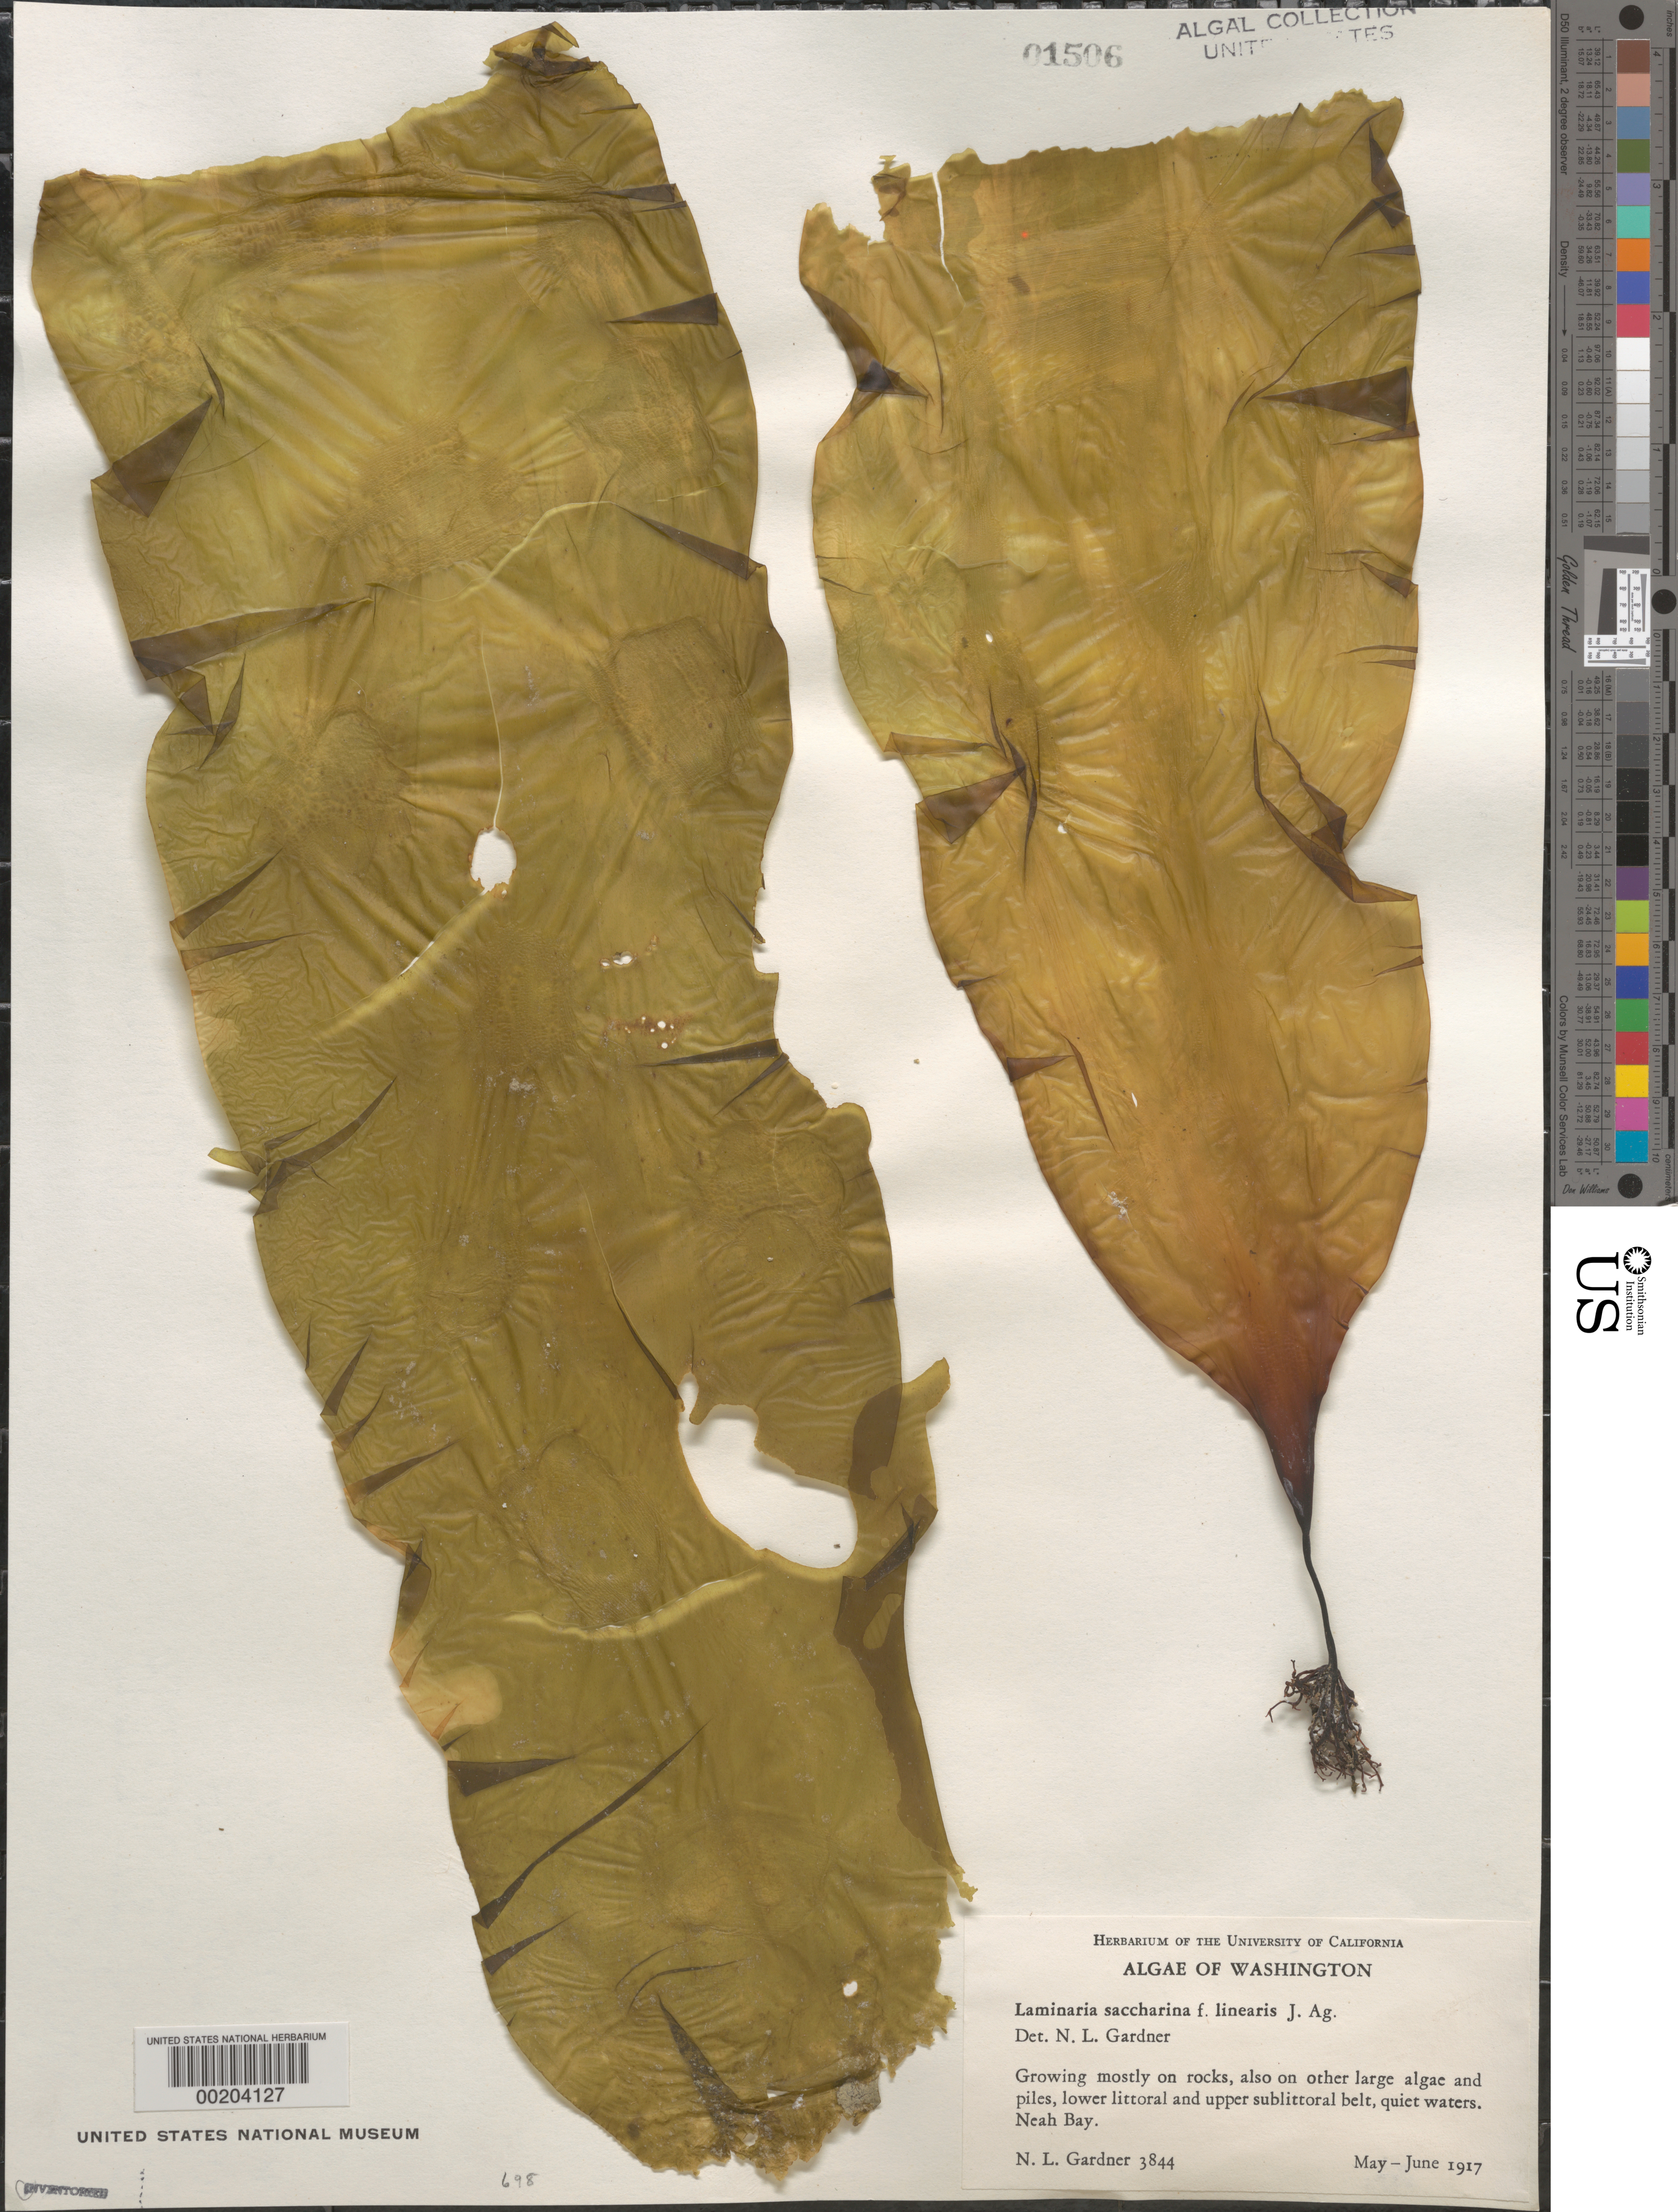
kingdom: Chromista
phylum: Ochrophyta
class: Phaeophyceae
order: Laminariales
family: Laminariaceae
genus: Saccharina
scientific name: Saccharina latissima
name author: C.E. Lane et al.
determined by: Algae name updating Project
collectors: N. Gardner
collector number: NLG 3844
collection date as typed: May 1917 TO -- Jun 1917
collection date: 1917-05/1917-06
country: United States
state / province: Washington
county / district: Clallam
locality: Neah Bay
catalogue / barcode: US 1506